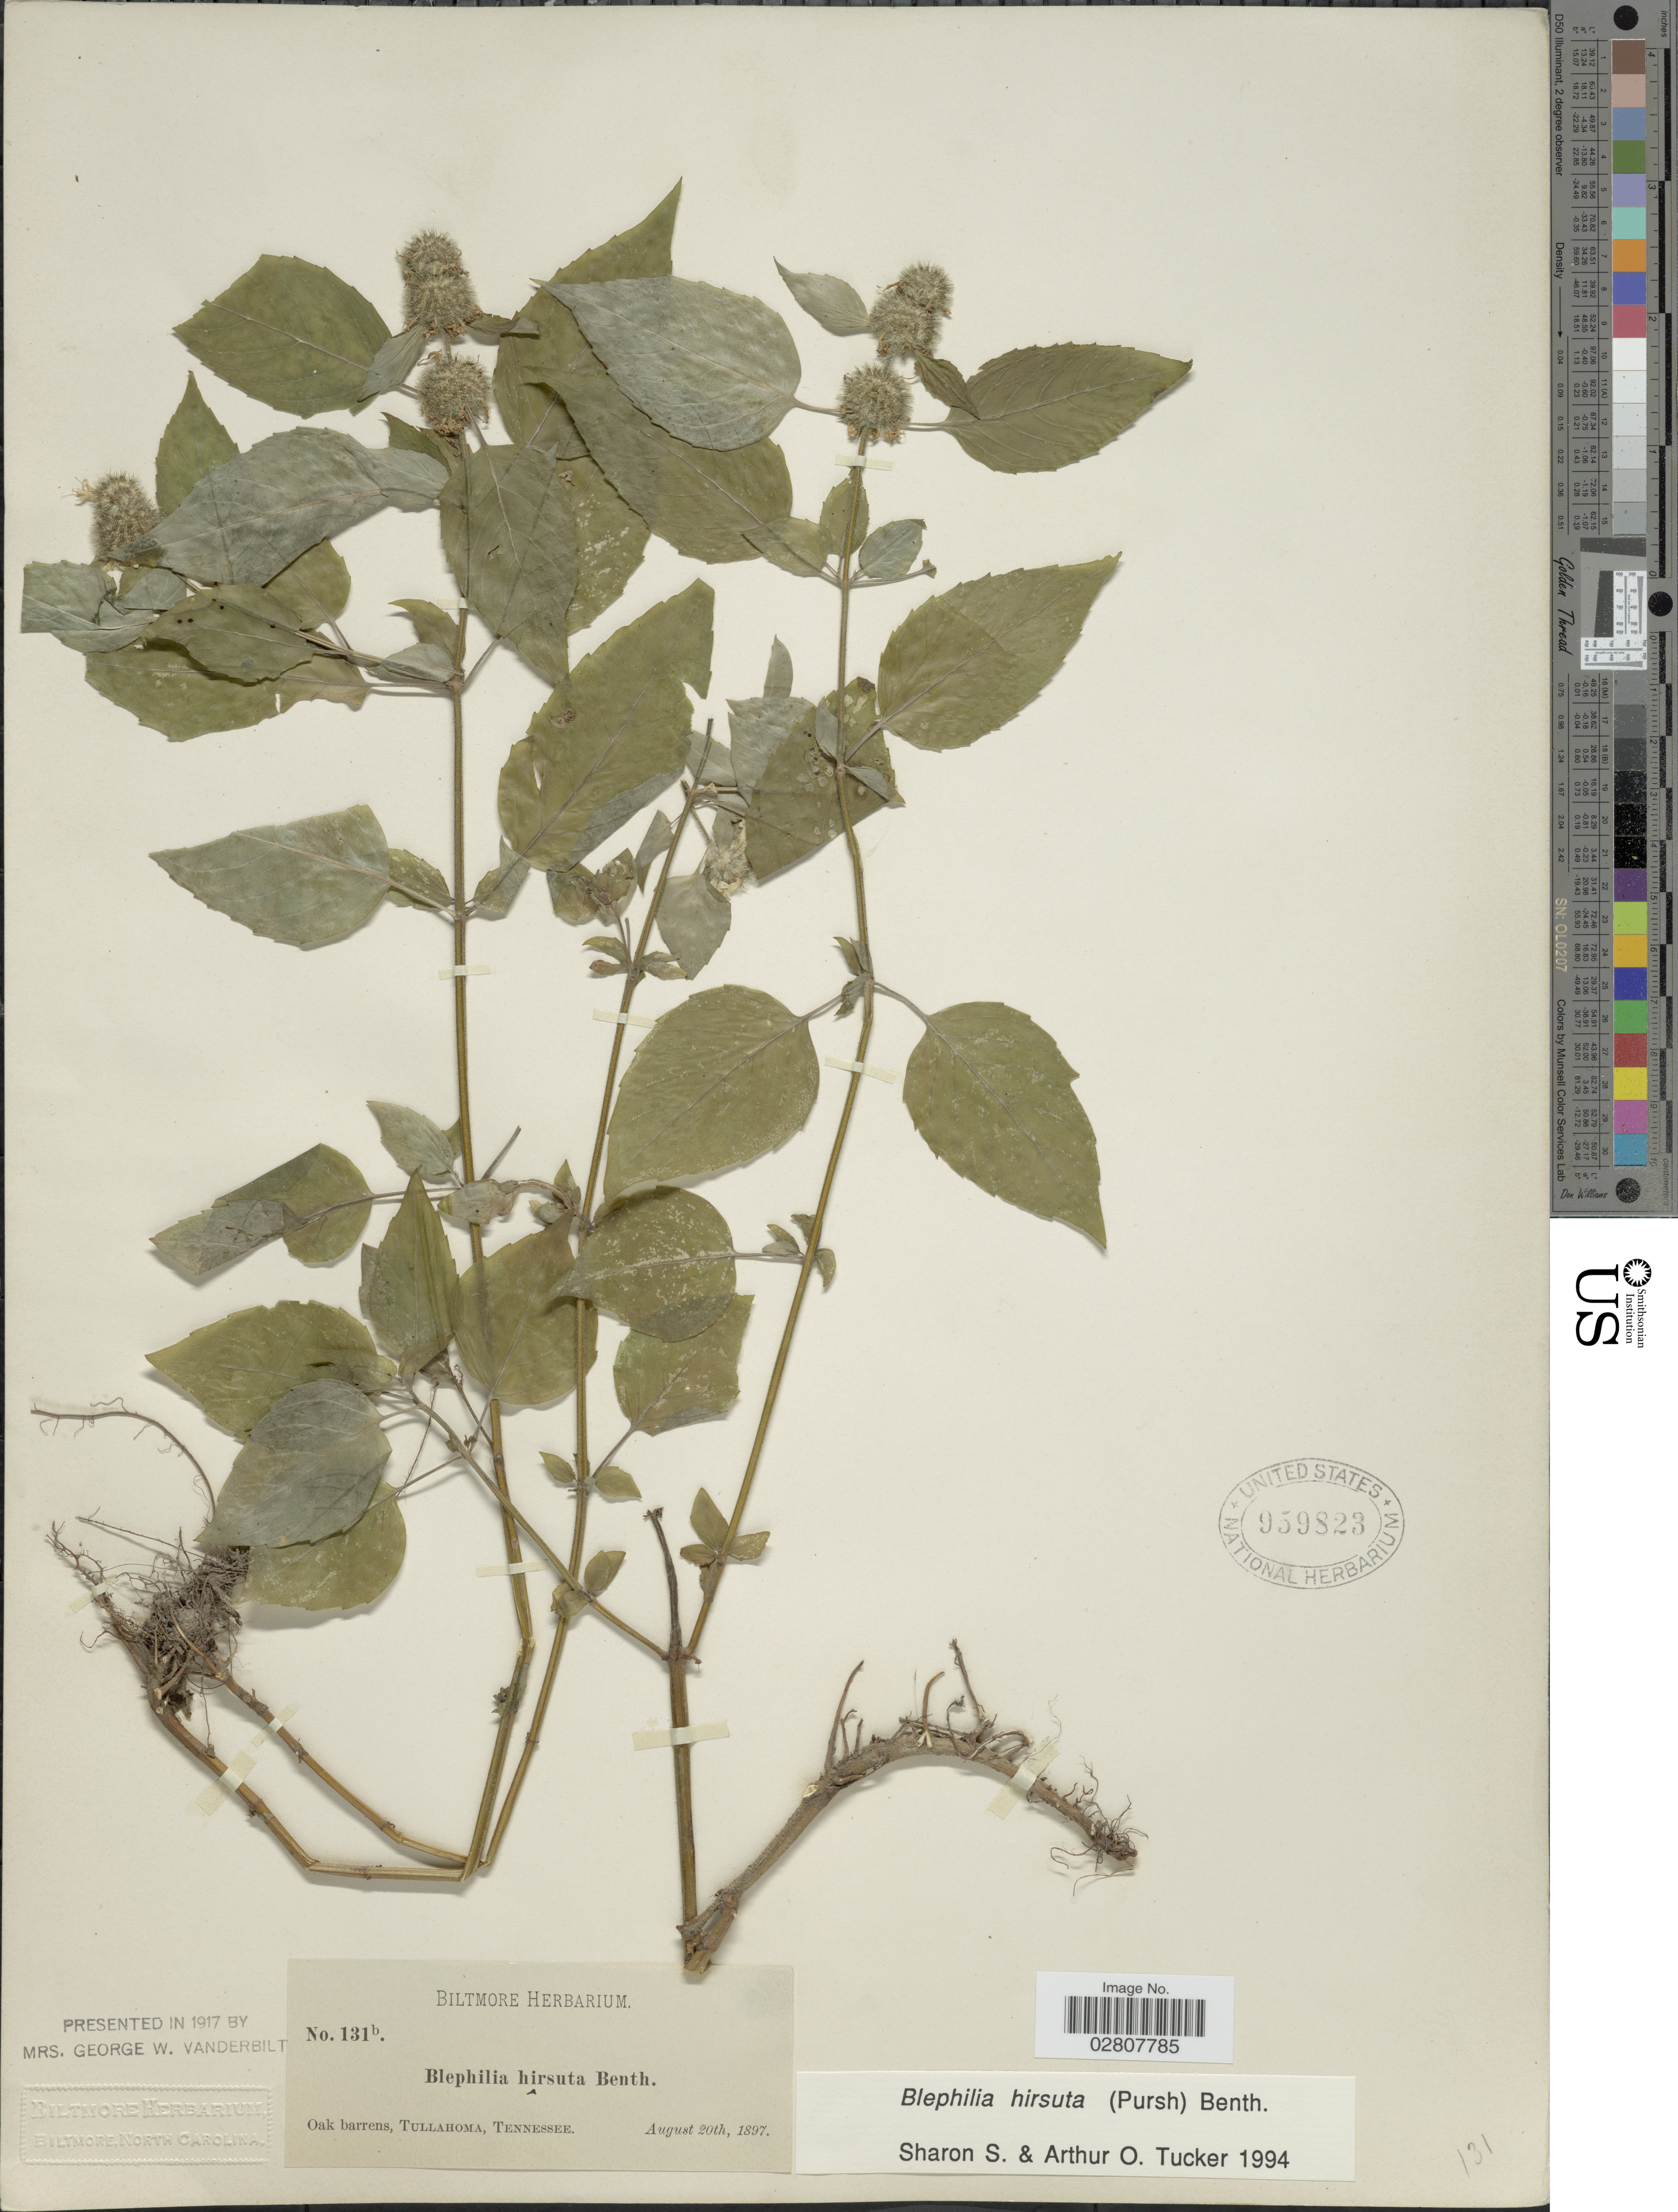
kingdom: Plantae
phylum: Tracheophyta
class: Magnoliopsida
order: Lamiales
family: Lamiaceae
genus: Blephilia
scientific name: Blephilia hirsuta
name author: (Pursh) Benth.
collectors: ex herb. Biltmore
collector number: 131b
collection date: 1897-08-20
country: United States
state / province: Tennessee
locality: Oak barrens, Tullahoma.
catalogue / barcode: US 959823